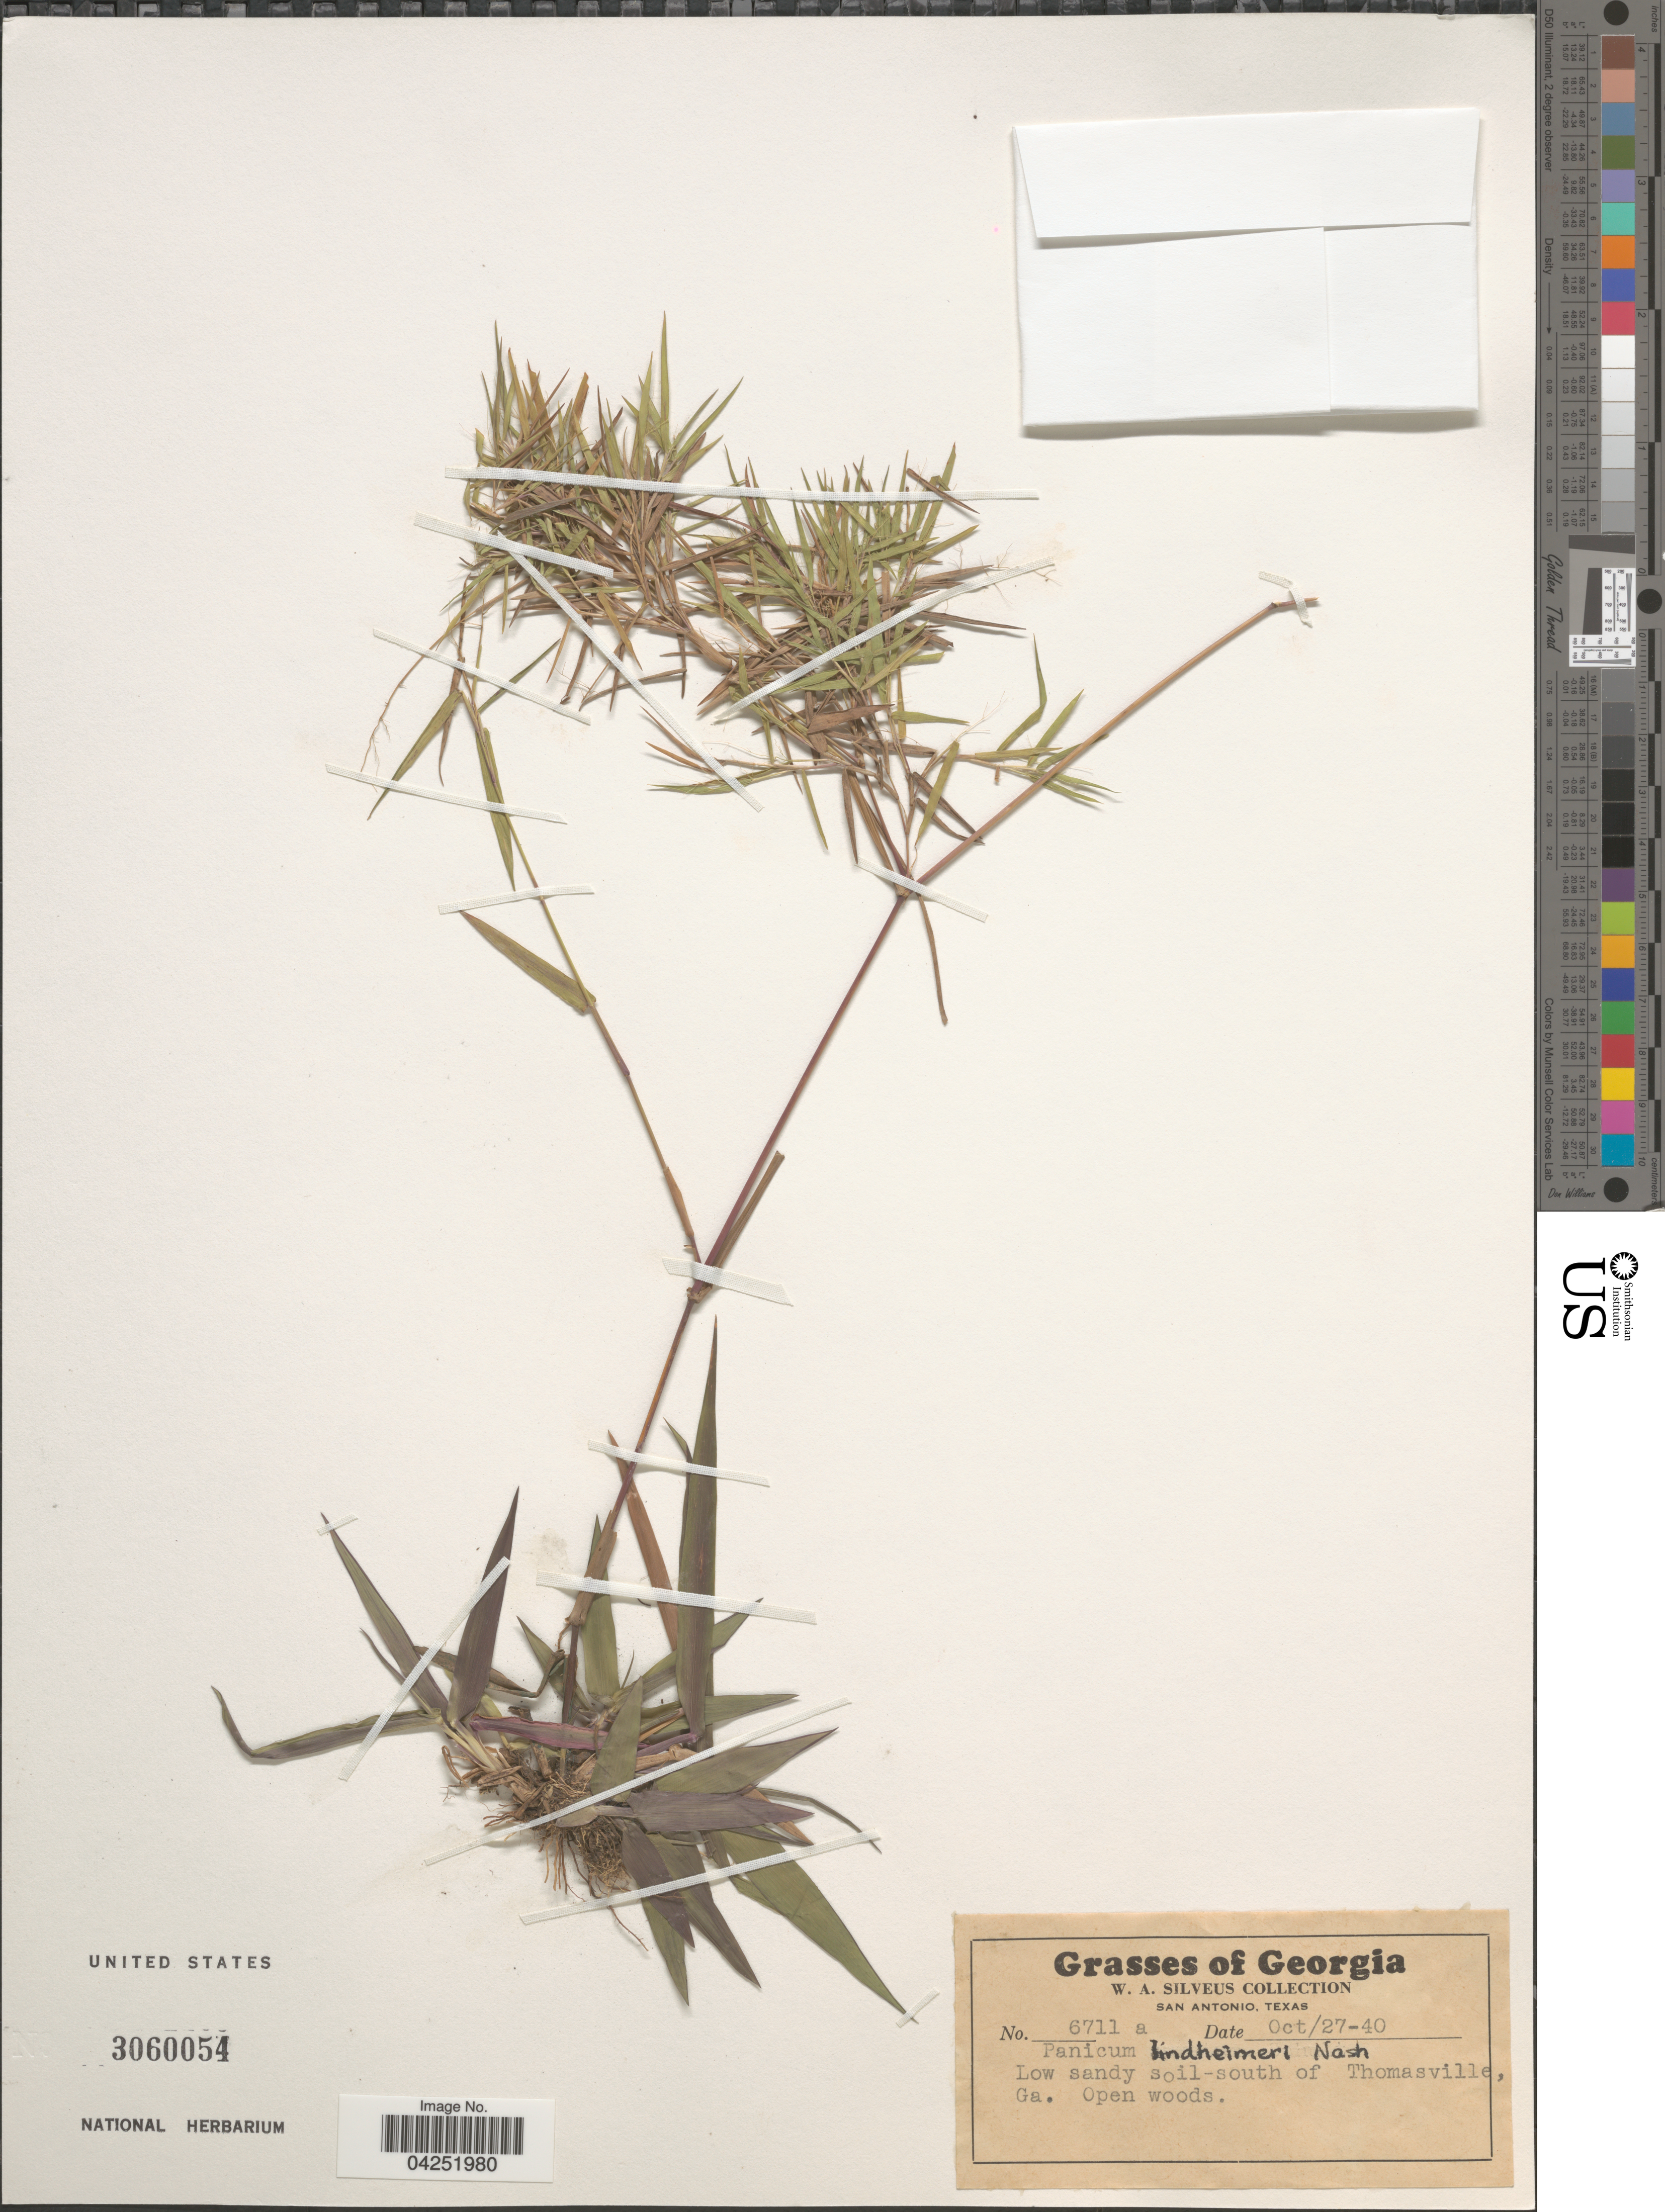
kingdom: Plantae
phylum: Tracheophyta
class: Liliopsida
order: Poales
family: Poaceae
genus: Dichanthelium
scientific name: Dichanthelium acuminatum var. lindheimeri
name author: (Nash) Gould & C.A. Clark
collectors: W. Silveus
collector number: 6711a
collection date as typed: Transcribed d/m/y: 27/10/40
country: United States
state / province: Georgia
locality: Low sandy soil-south of Thomasville.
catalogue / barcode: US 3060054